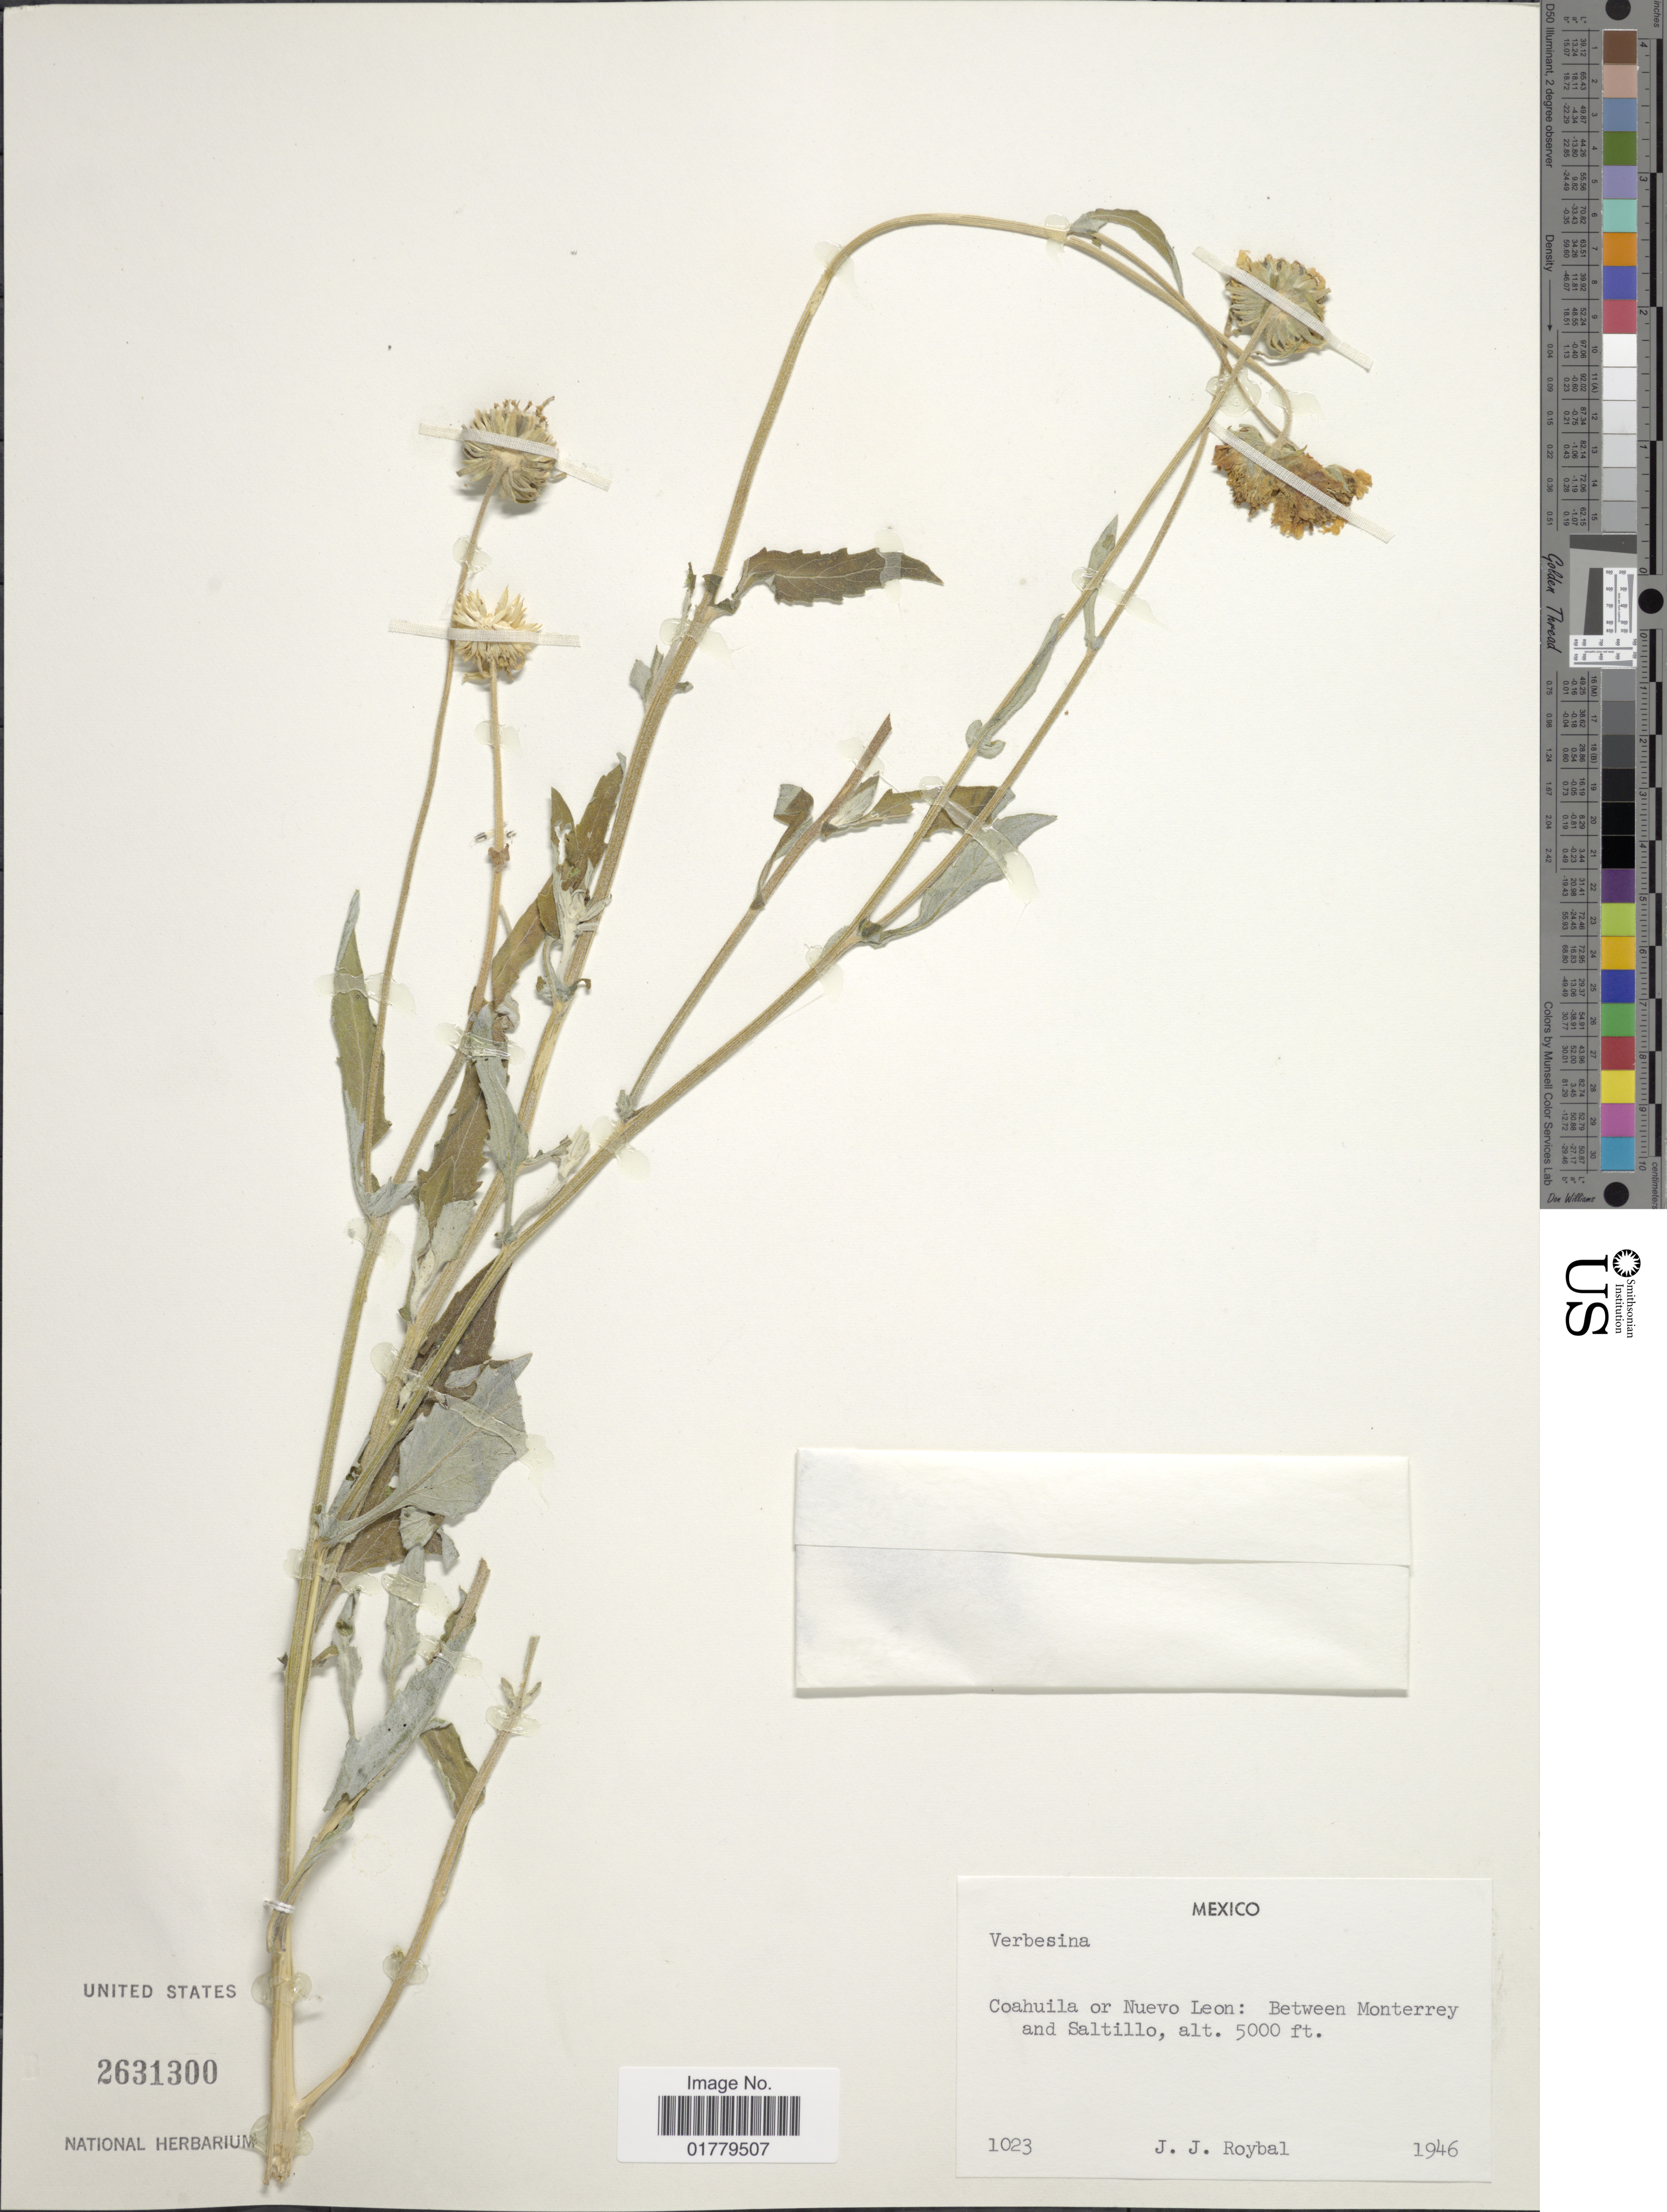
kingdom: Plantae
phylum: Tracheophyta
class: Magnoliopsida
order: Asterales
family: Asteraceae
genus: Verbesina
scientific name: Verbesina encelioides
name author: (Cav.) Benth. & Hook. ex A. Gray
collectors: J. J. Roybal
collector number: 1023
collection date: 1946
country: Mexico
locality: Coahuila or Nuevo Leon: Between Monterrey and Saltillo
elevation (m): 1524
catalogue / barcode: US 2631300